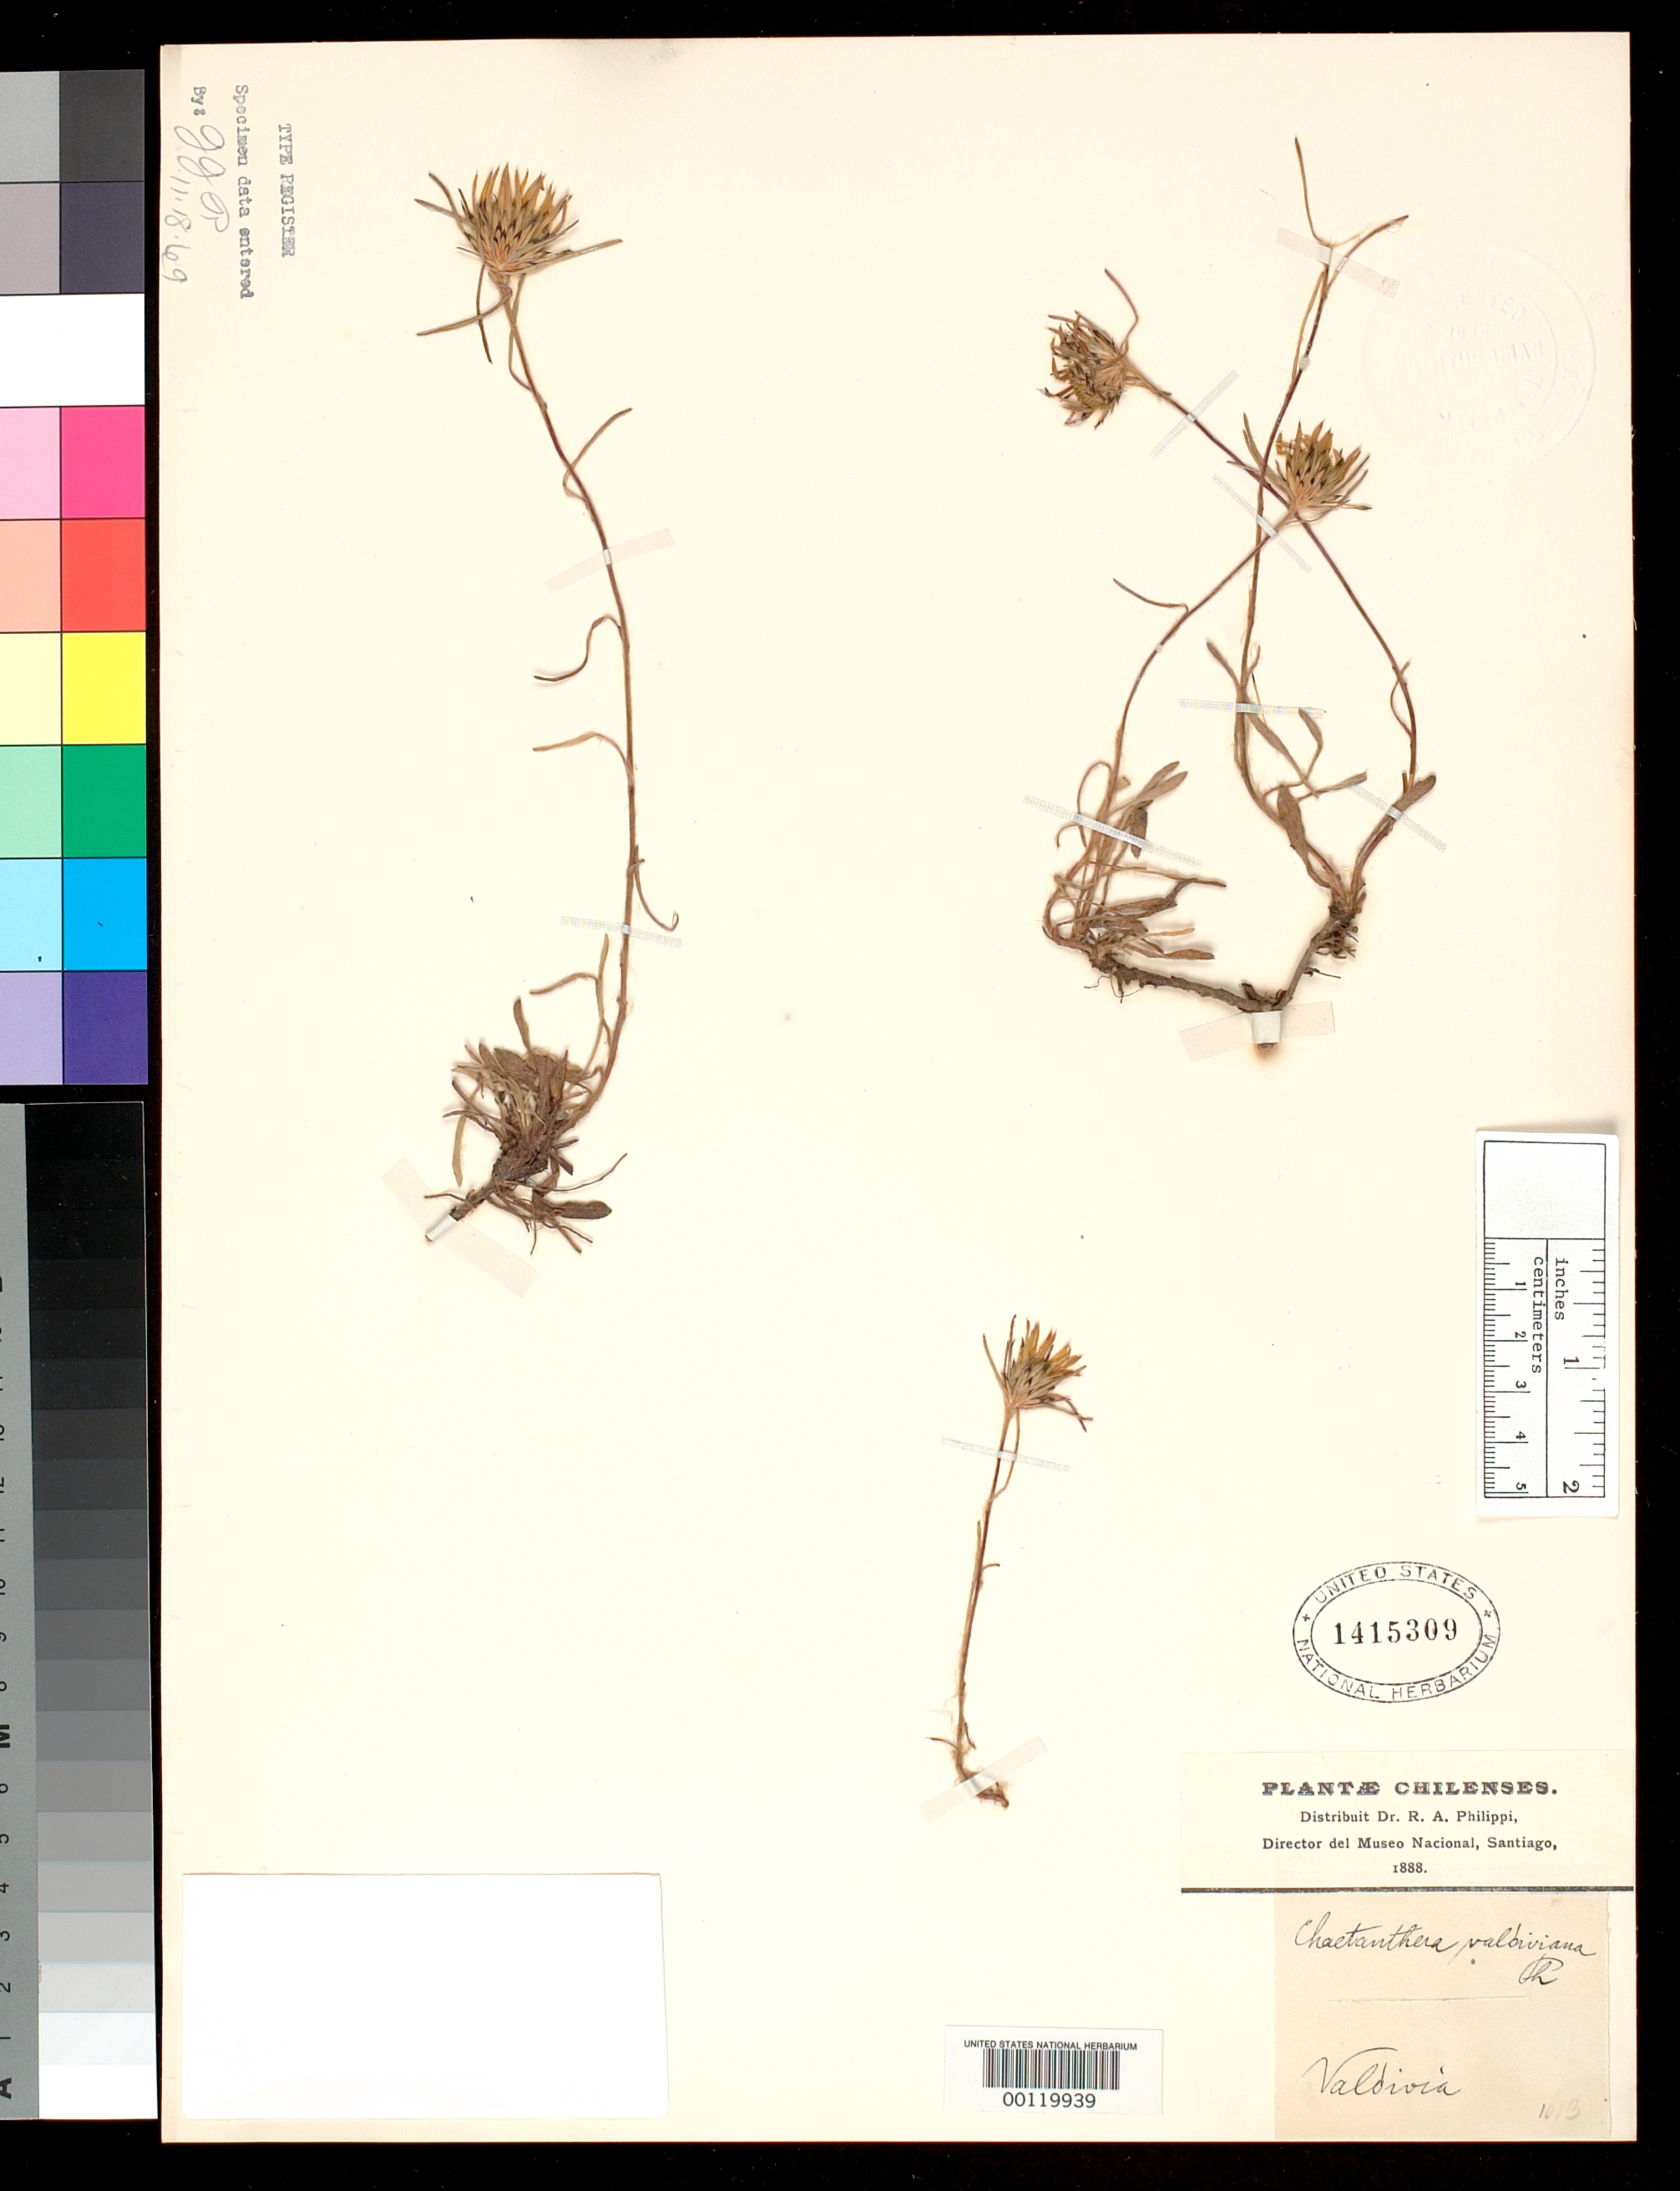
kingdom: Plantae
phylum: Tracheophyta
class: Magnoliopsida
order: Asterales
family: Asteraceae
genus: Chaetanthera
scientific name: Chaetanthera valdiviana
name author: Phil.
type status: Type Collection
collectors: R. A. Philippi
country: Chile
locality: Valdivia.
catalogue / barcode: US 1415309